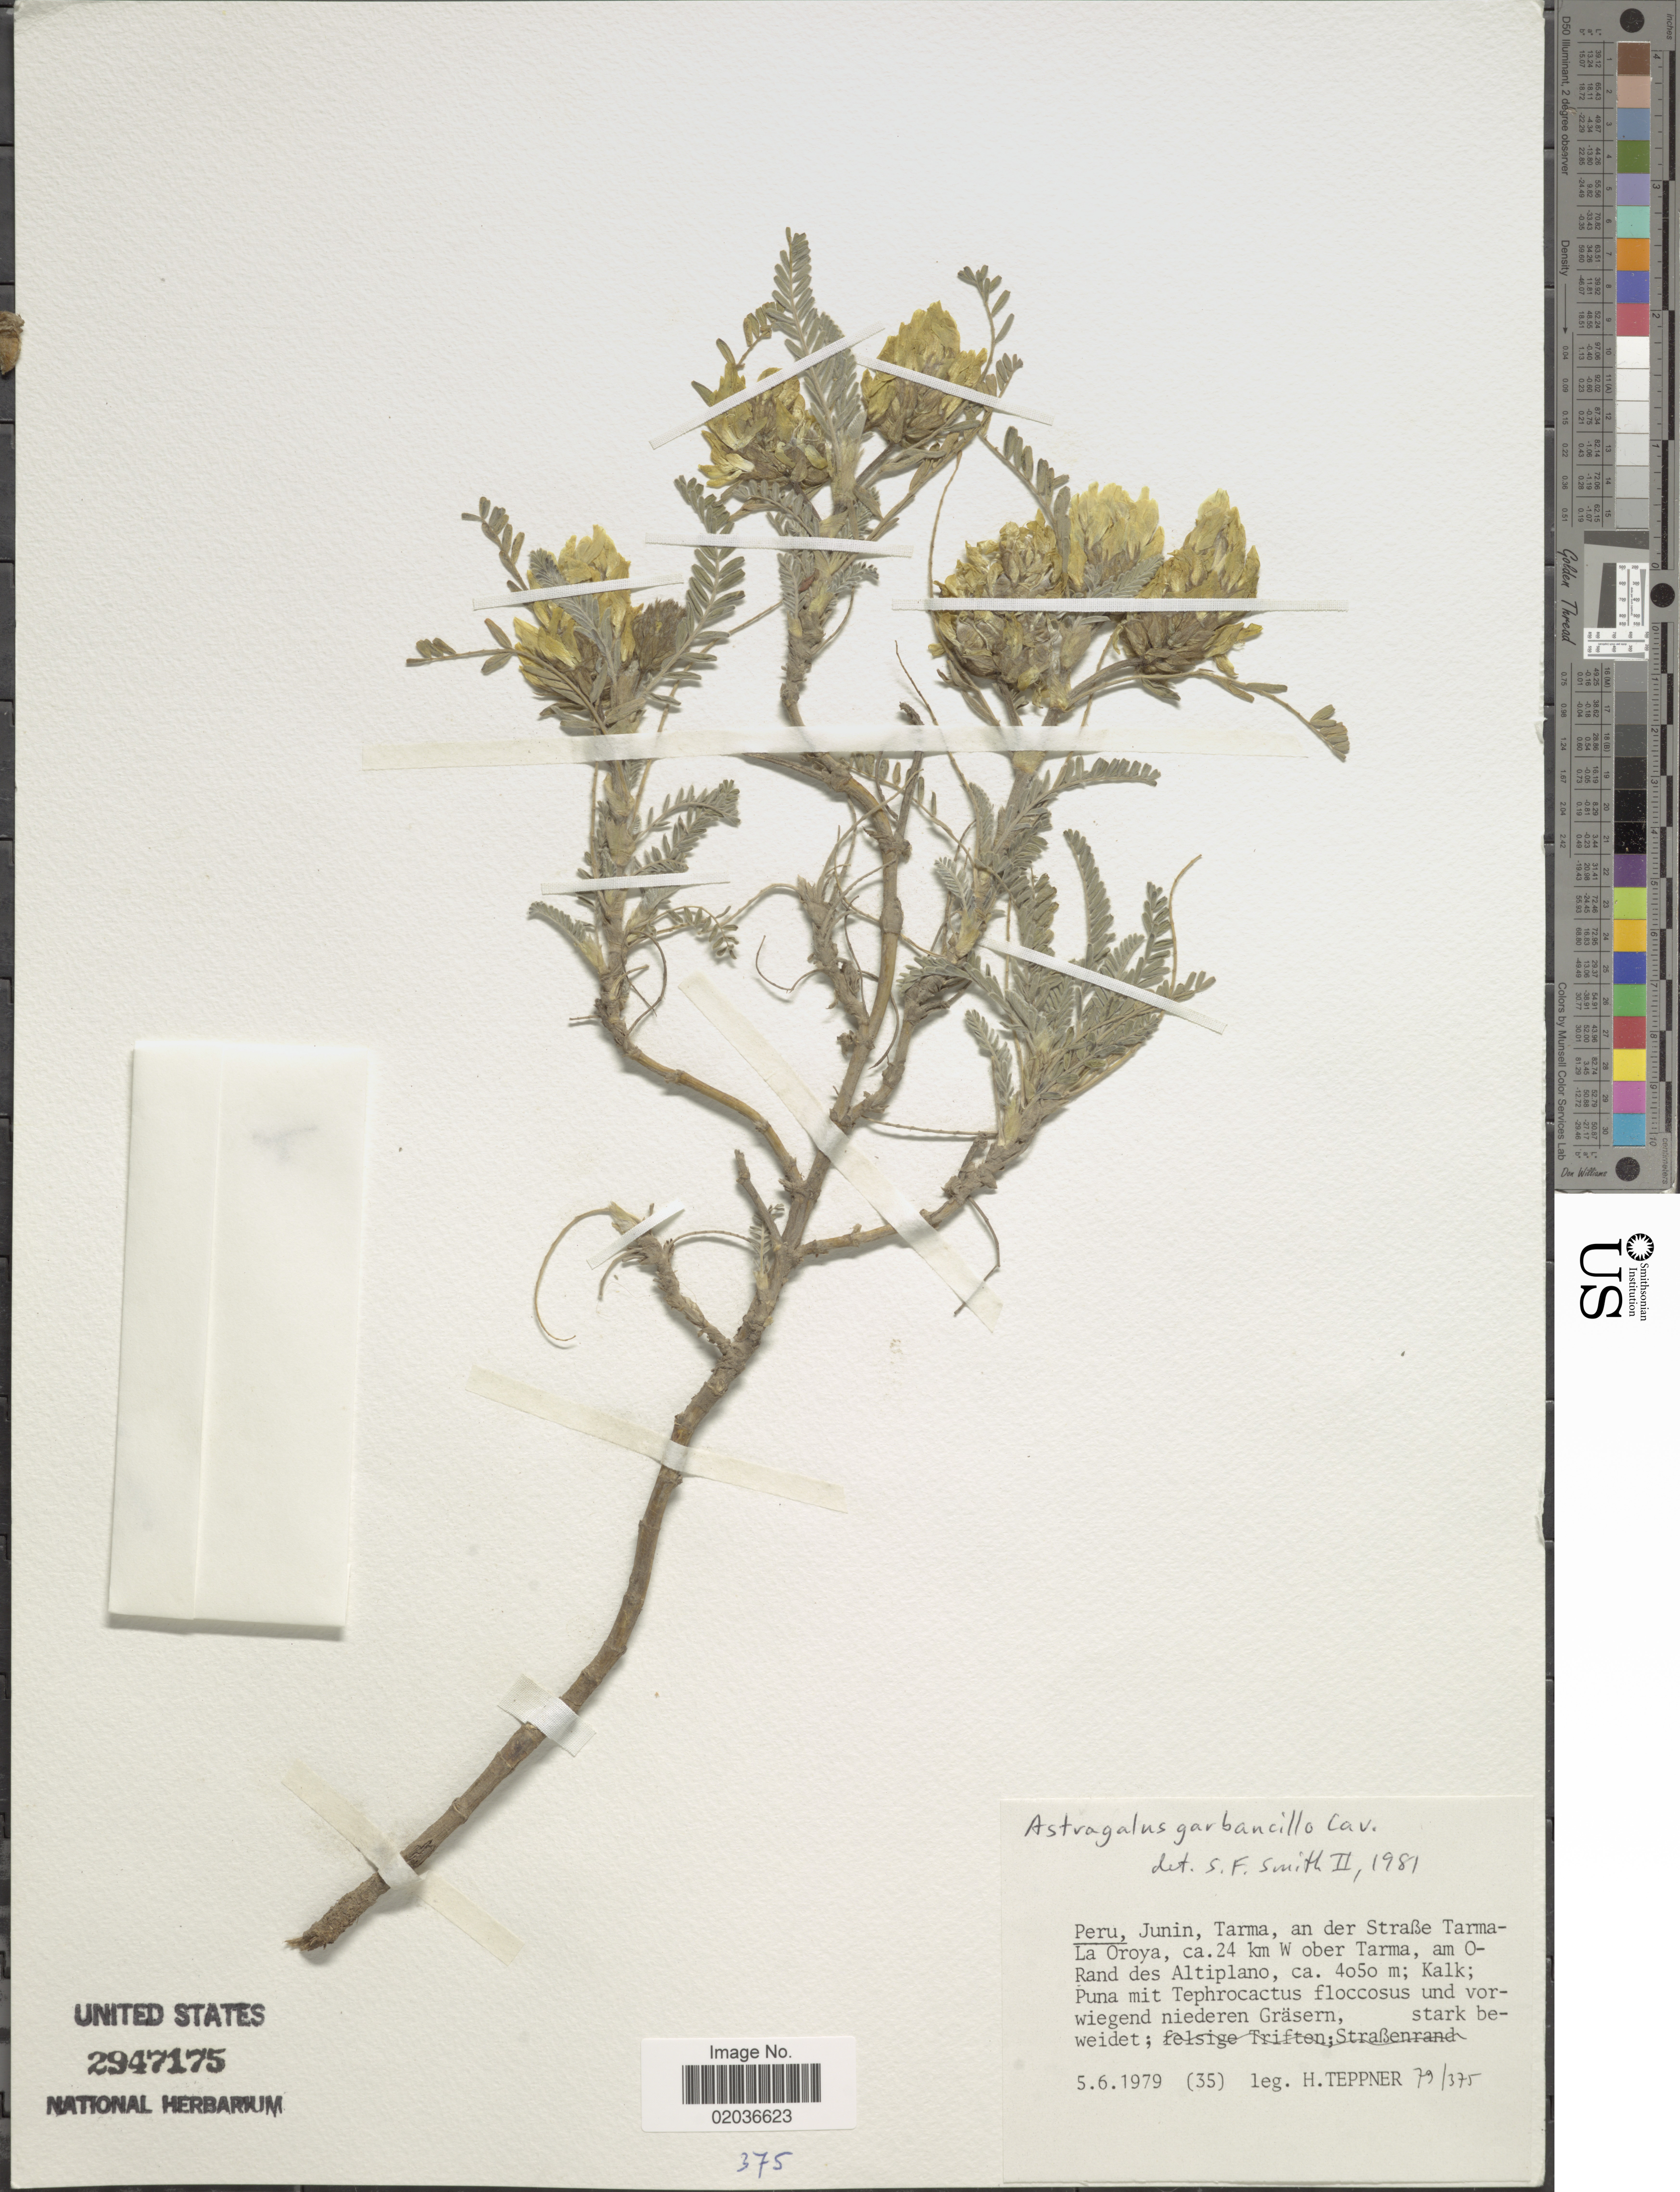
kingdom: Plantae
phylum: Tracheophyta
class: Magnoliopsida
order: Fabales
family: Fabaceae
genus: Astragalus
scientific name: Astragalus garbancillo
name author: Cav.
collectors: H. Teppner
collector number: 79/375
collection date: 1979-06-05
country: Peru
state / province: Junín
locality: Tarma, an der Straße Tarma-La Oroya, ca. 24 km W over Tarma, am O-Rand des Altiplano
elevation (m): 4050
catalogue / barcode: US 2947175